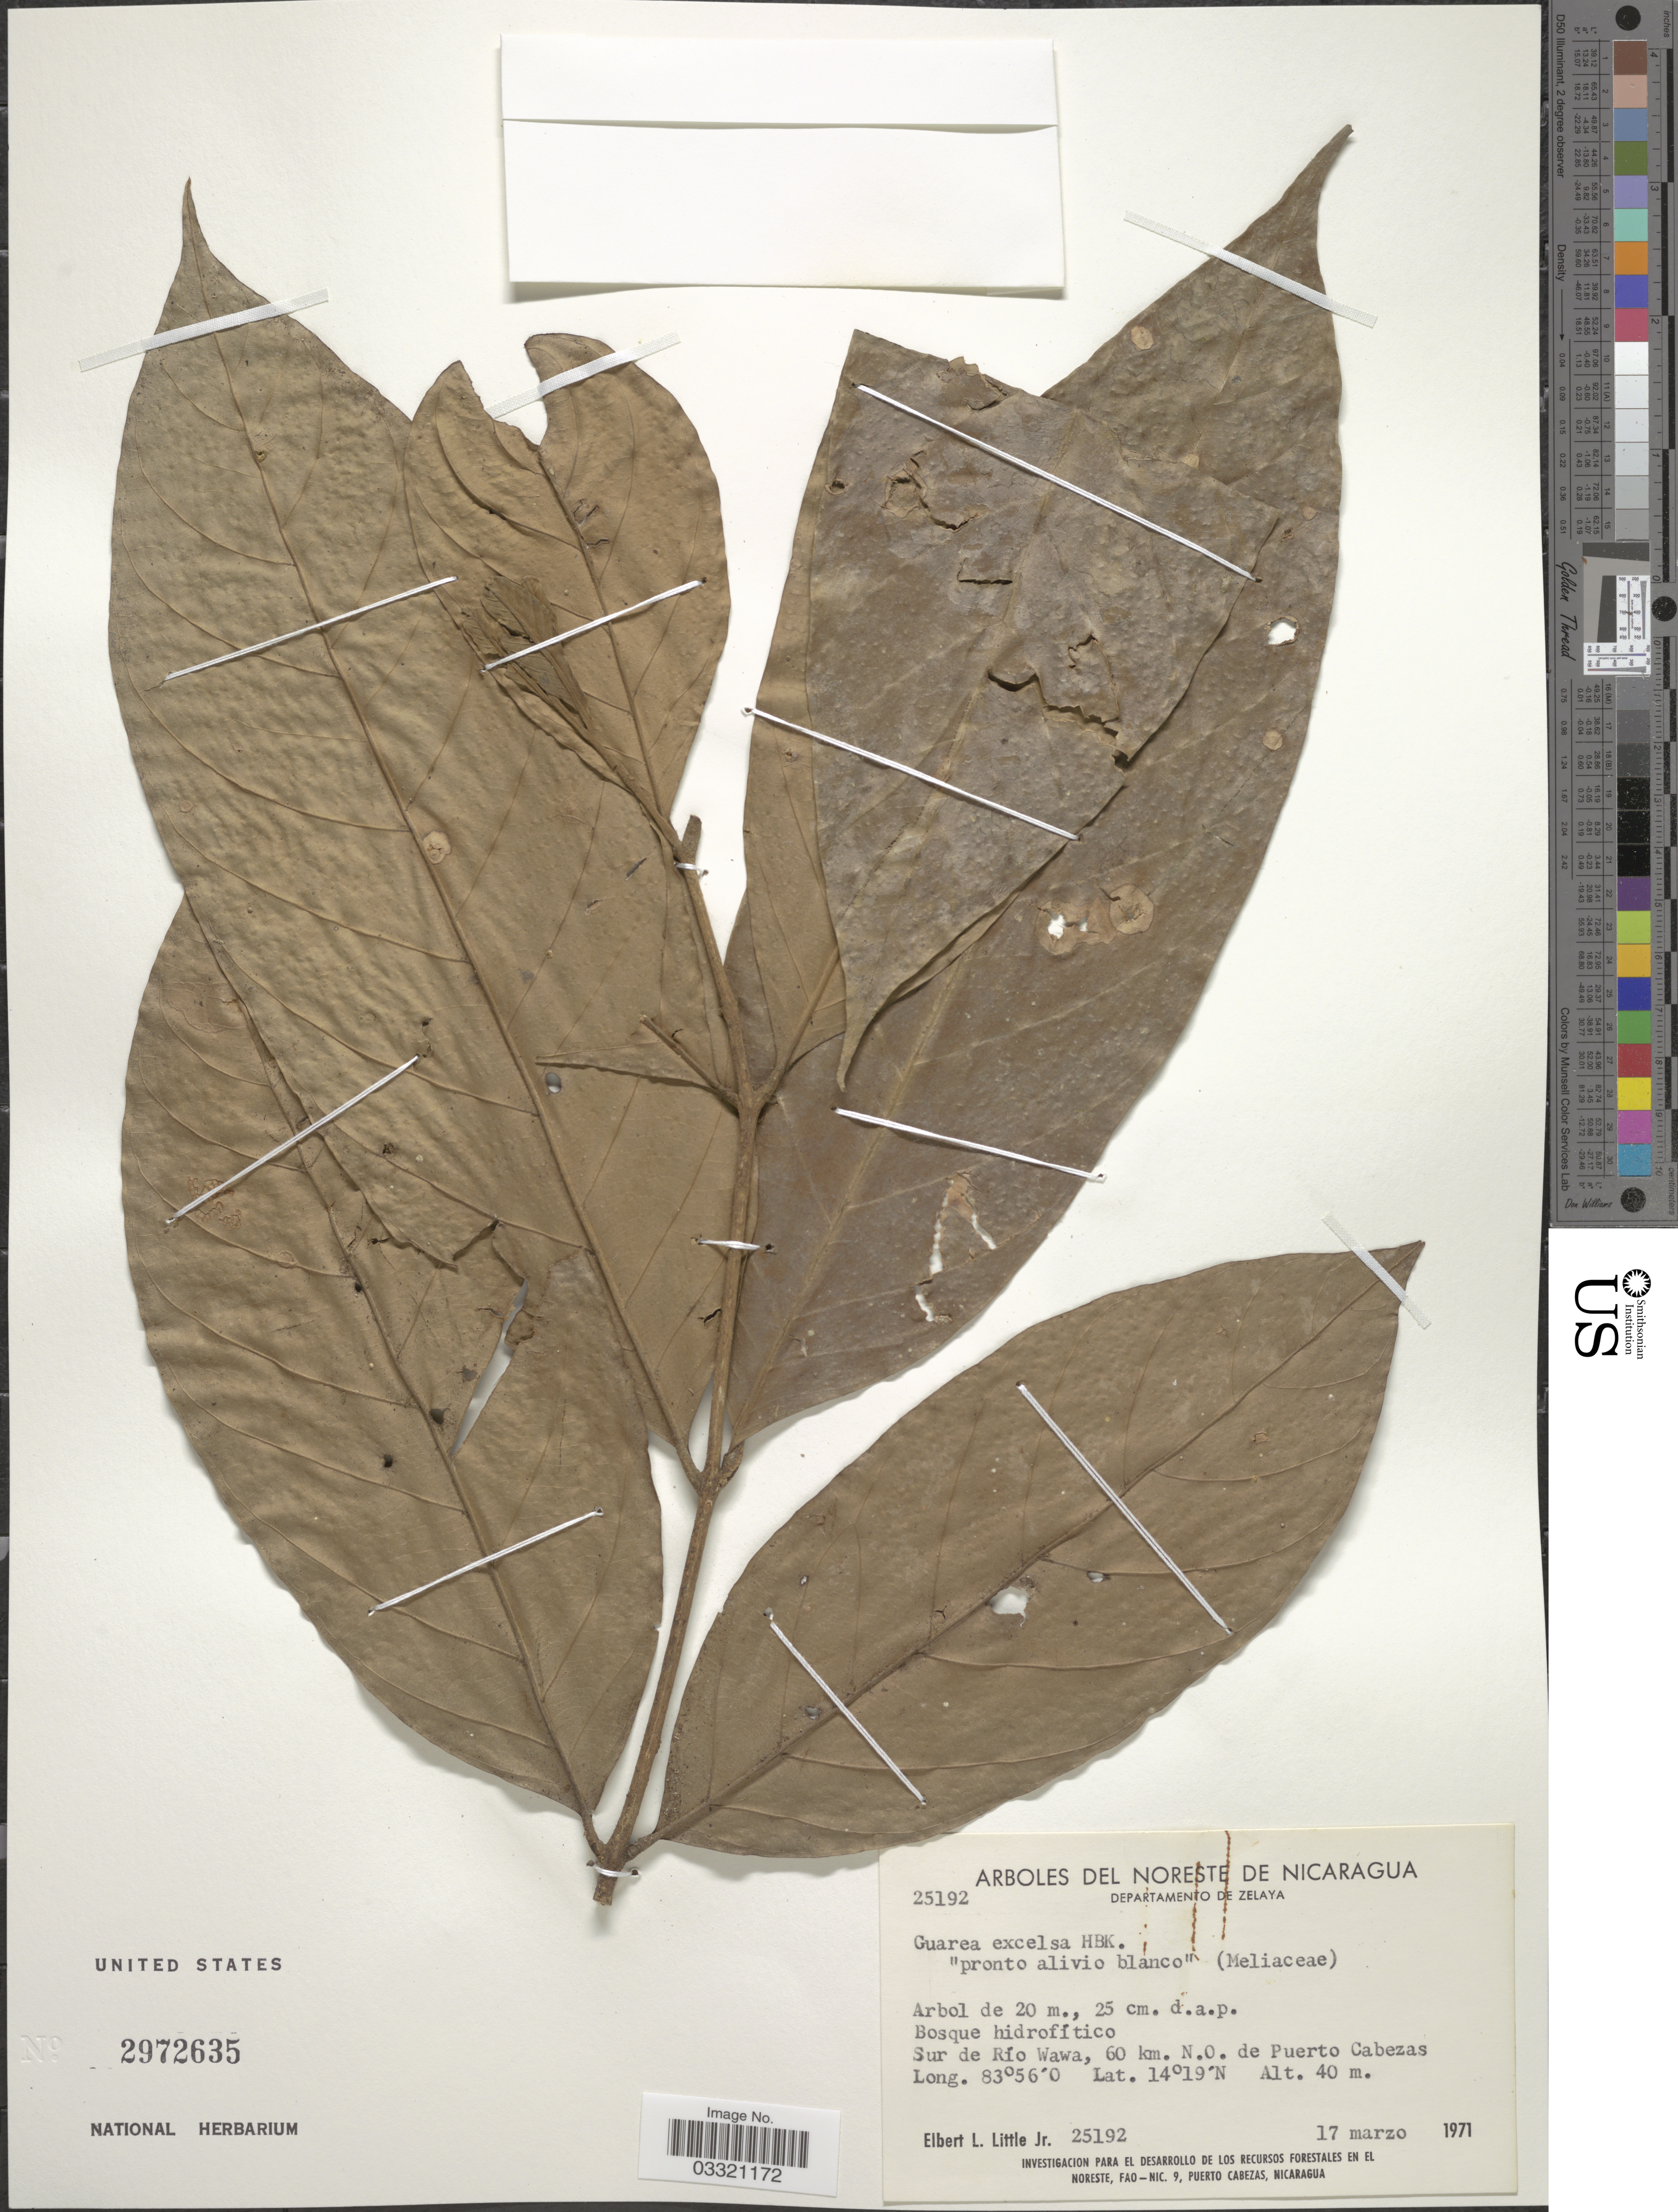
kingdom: Plantae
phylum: Tracheophyta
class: Magnoliopsida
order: Sapindales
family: Meliaceae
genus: Guarea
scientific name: Guarea excelsa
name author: Kunth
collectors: E. L. Little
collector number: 25192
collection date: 1971-03-17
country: Nicaragua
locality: Departamento de Zelaya. Sur de Río Wawa, 60 km. N.O. de Puerto Cabezas.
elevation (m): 40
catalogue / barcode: US 2972635